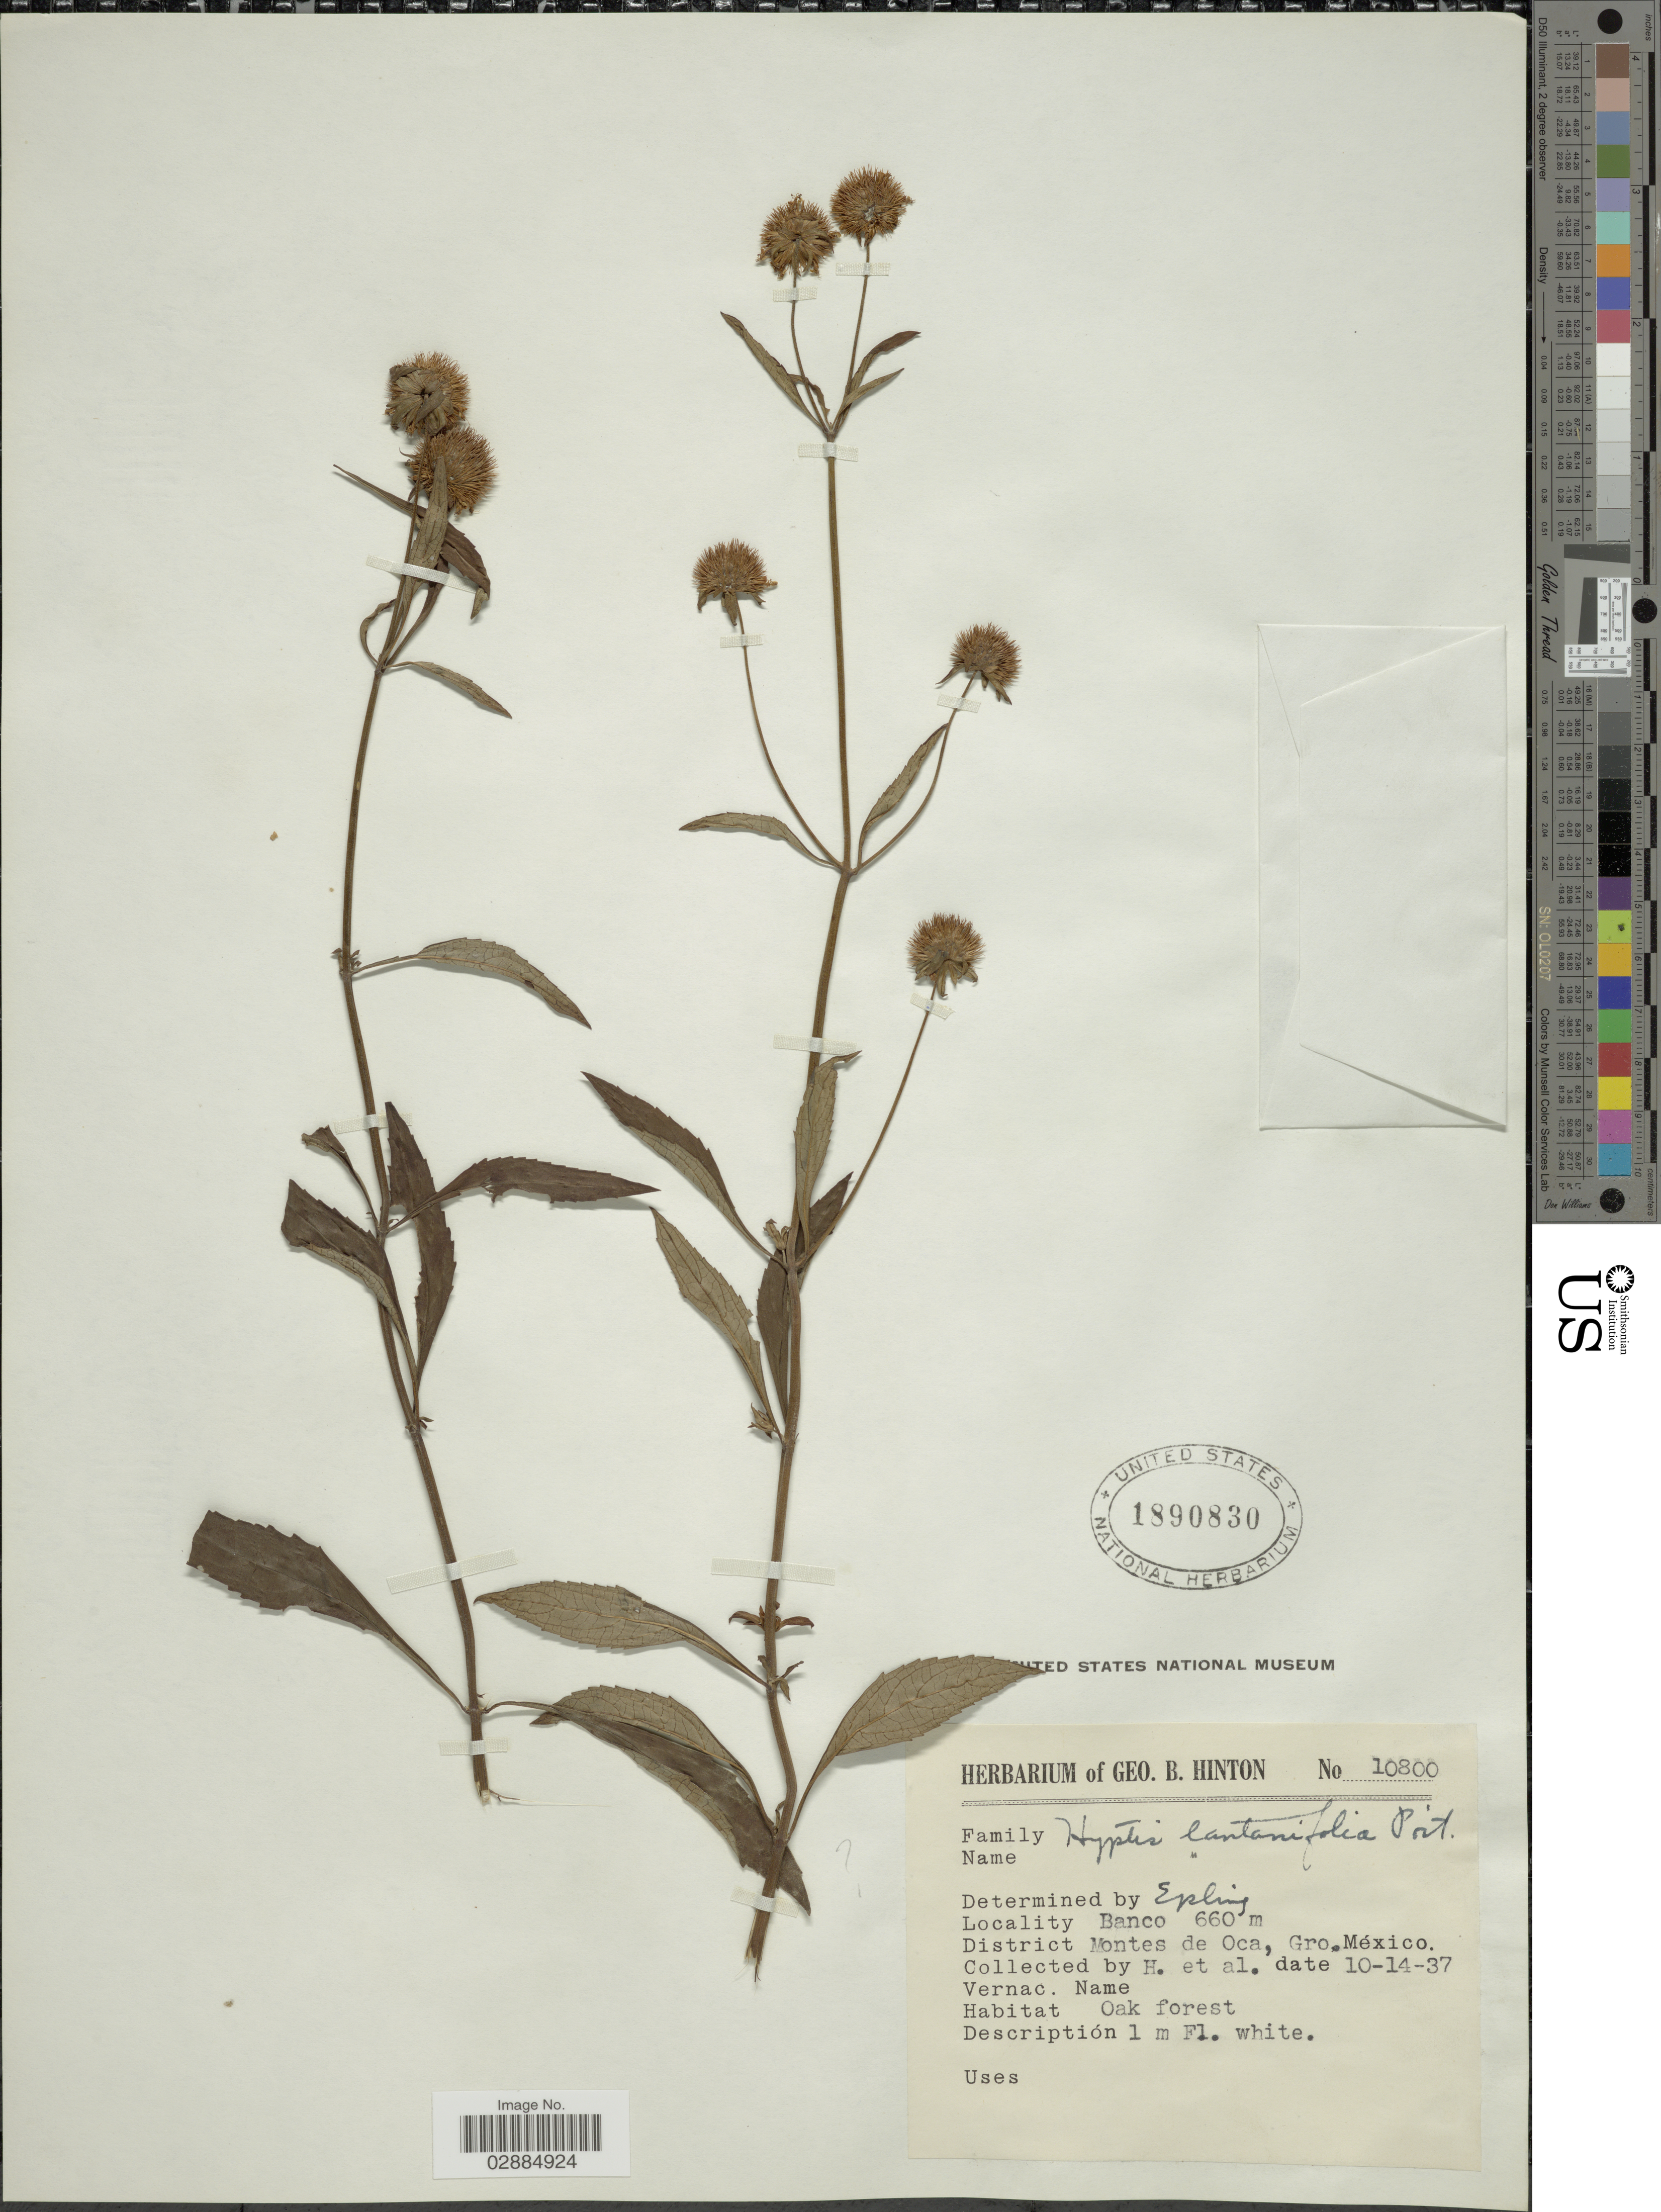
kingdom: Plantae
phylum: Tracheophyta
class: Magnoliopsida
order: Lamiales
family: Lamiaceae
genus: Hyptis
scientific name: Hyptis lantanifolia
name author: Poit.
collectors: G. B. Hinton & et al.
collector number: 10800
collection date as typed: Transcribed d/m/y: 14/10/37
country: Mexico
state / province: Guerrero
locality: Banco, District Montes de Oca, Gro., México.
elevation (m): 660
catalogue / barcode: US 1890830